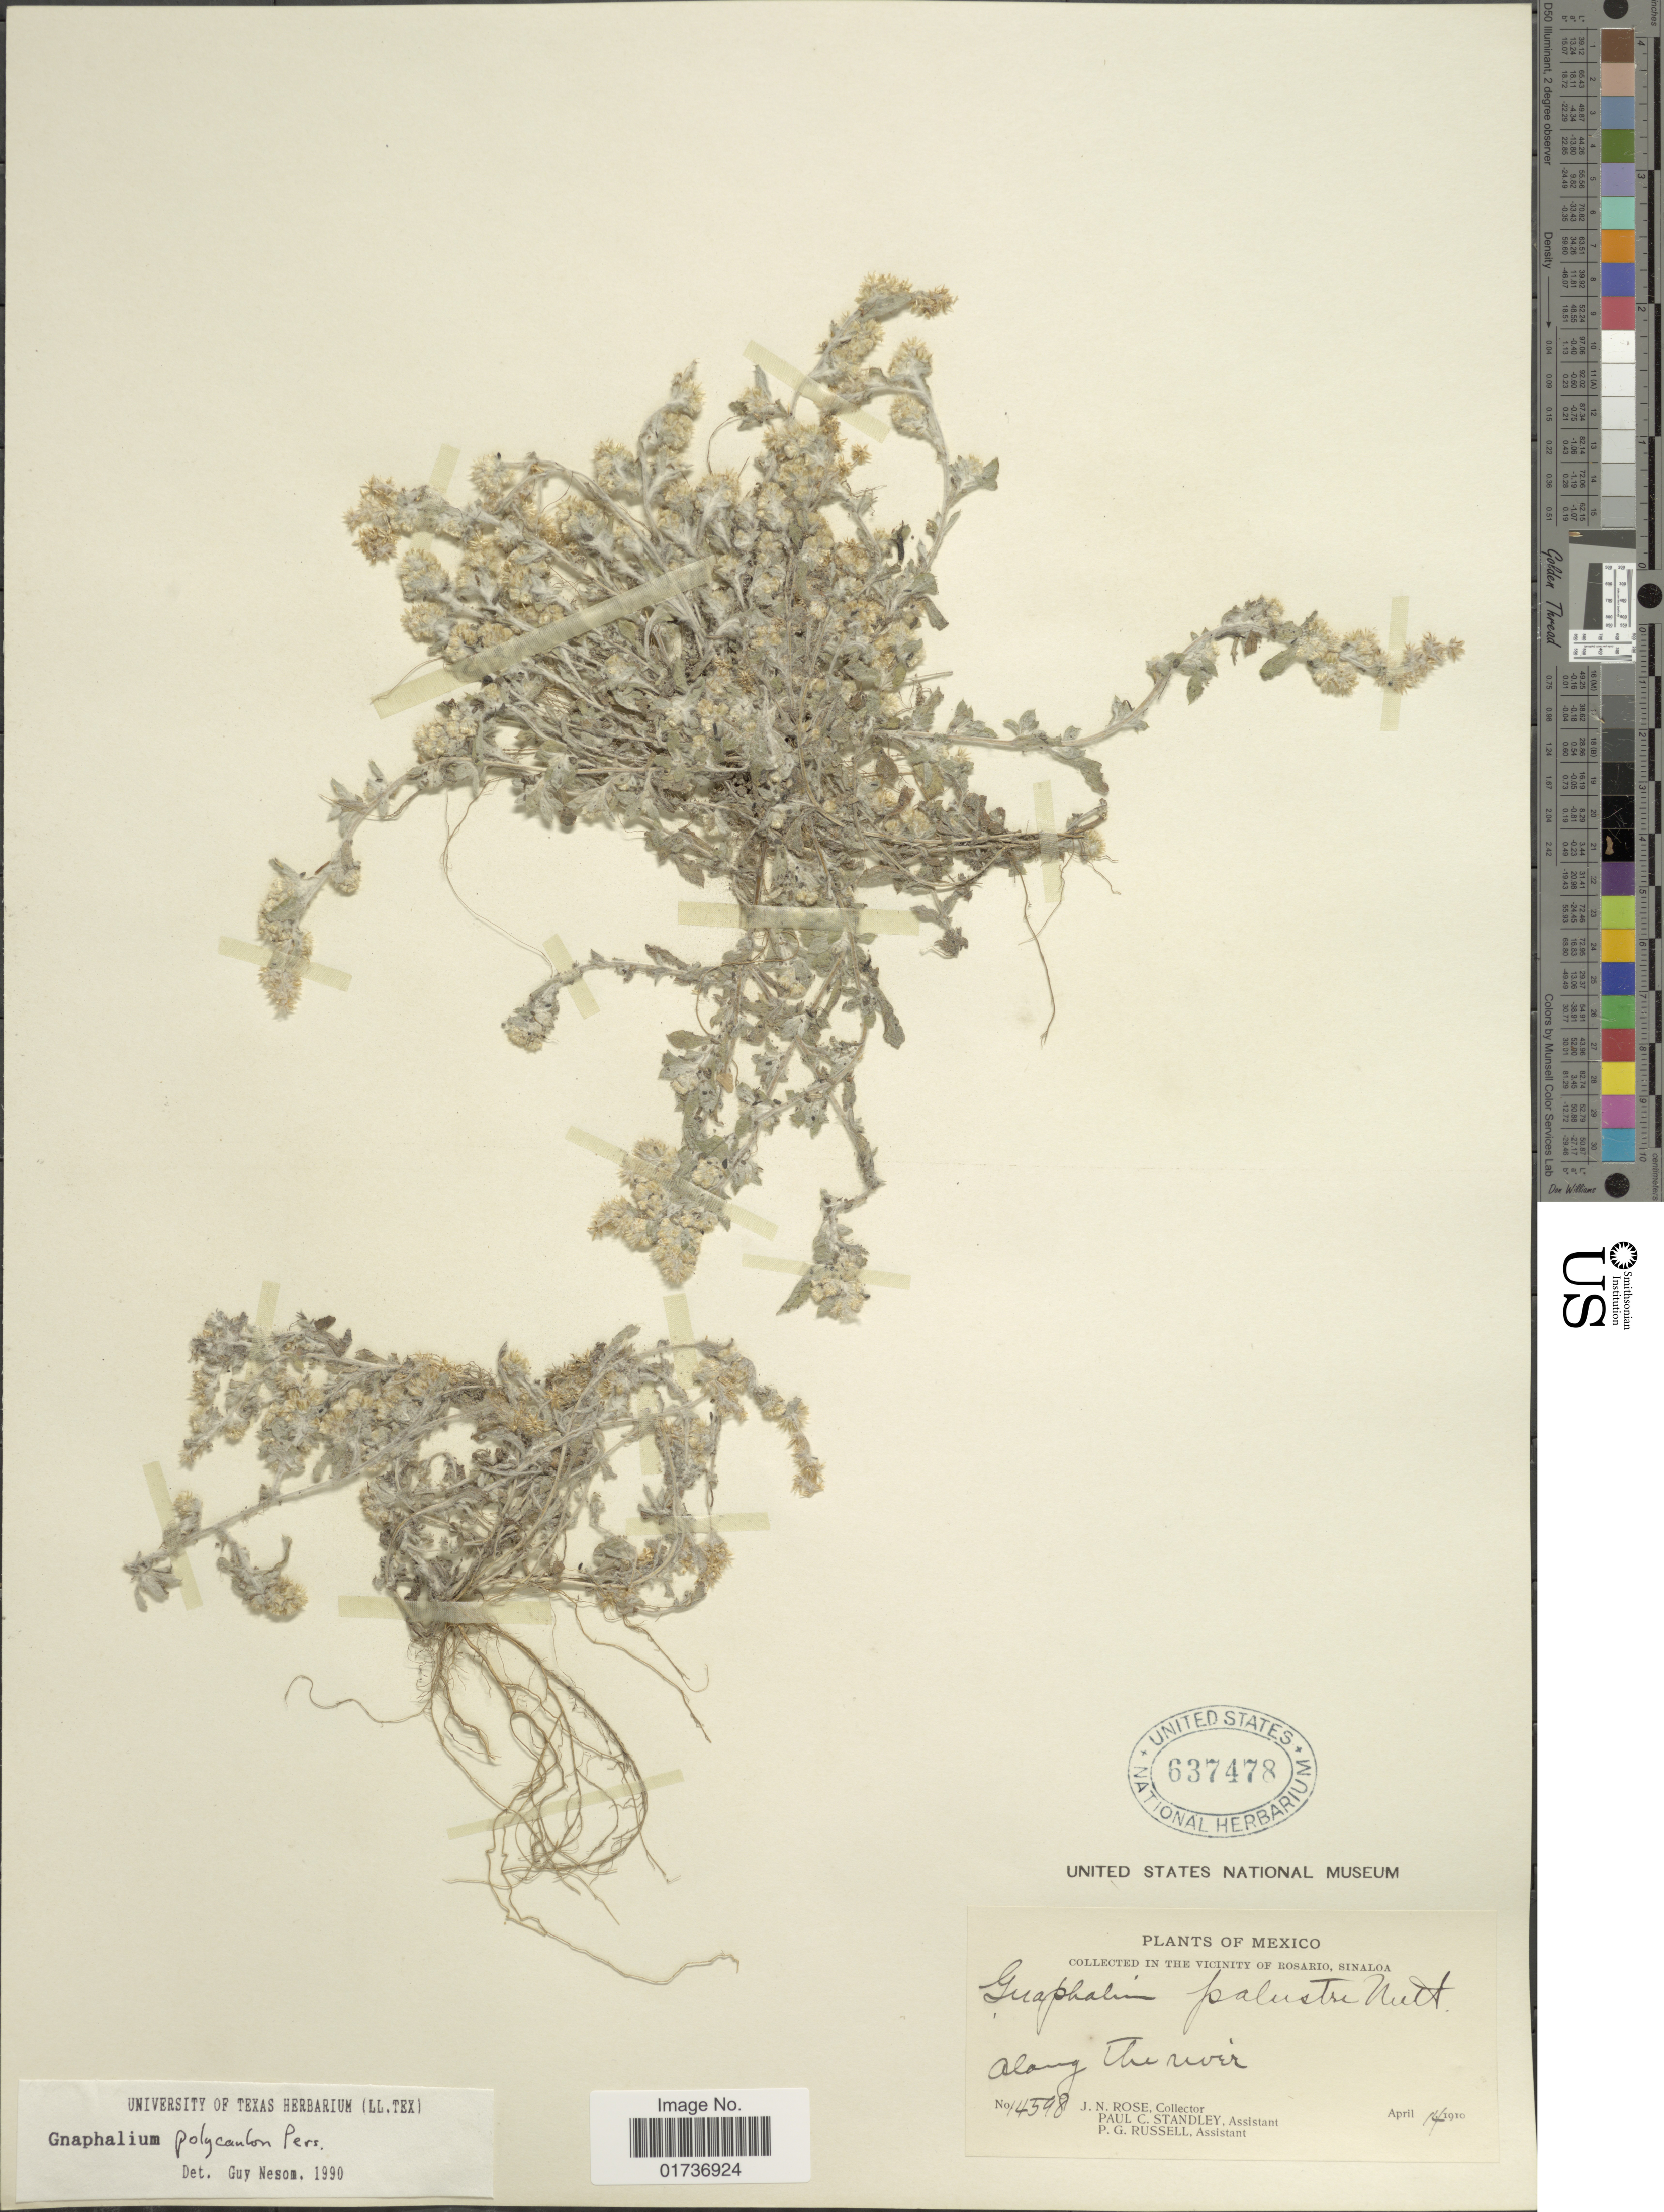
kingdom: Plantae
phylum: Tracheophyta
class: Magnoliopsida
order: Asterales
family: Asteraceae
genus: Gnaphalium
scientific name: Gnaphalium polycaulon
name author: Pers.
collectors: J. N. Rose, P. C. Standley & P. G. Russell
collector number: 14598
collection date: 1910-04-14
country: Mexico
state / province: Sinaloa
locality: In the Vicinity of Rosario, Along the river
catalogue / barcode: US 637478